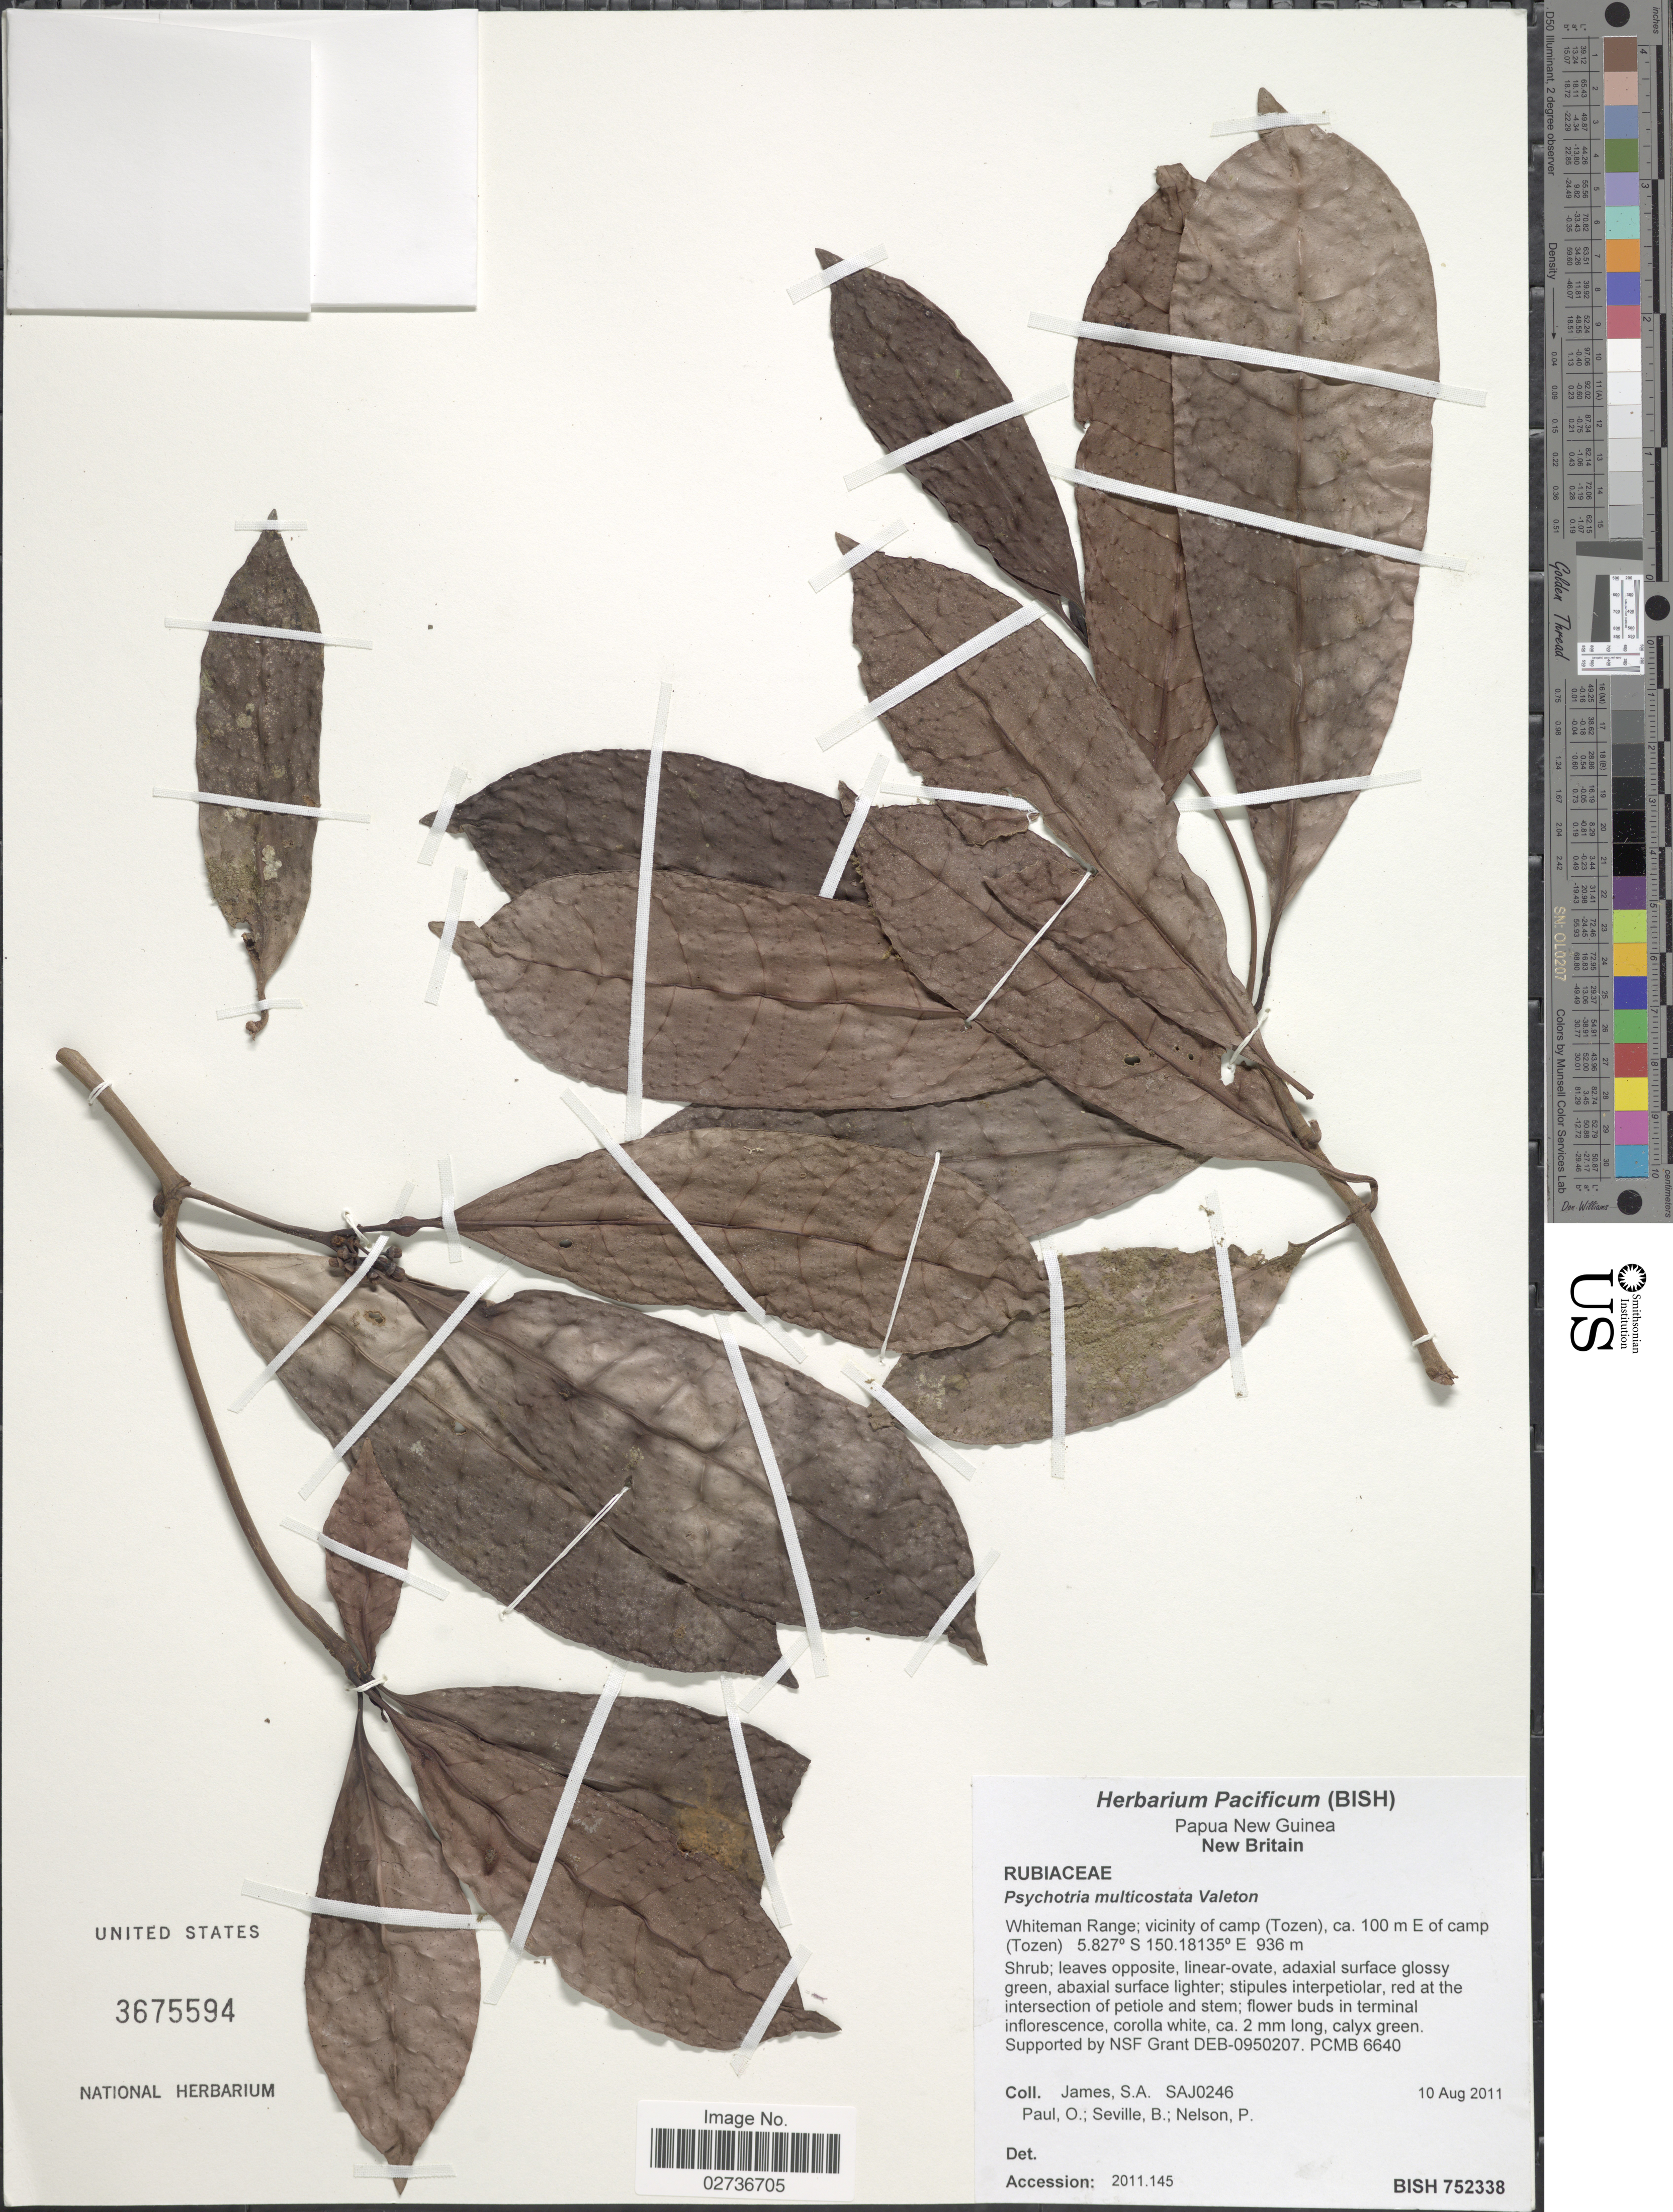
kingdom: Plantae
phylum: Tracheophyta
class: Magnoliopsida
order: Gentianales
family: Rubiaceae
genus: Psychotria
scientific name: Psychotria multicostata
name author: Valeton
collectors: S. James, O. Paul, B. Seville & P. Nelson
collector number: SAJ0246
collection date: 2011-08-10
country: Papua New Guinea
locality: New Britain, Whiteman Range; vicinity of camp (Tozen), 100 m E of camp (Tozen)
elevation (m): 936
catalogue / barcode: US 3675594